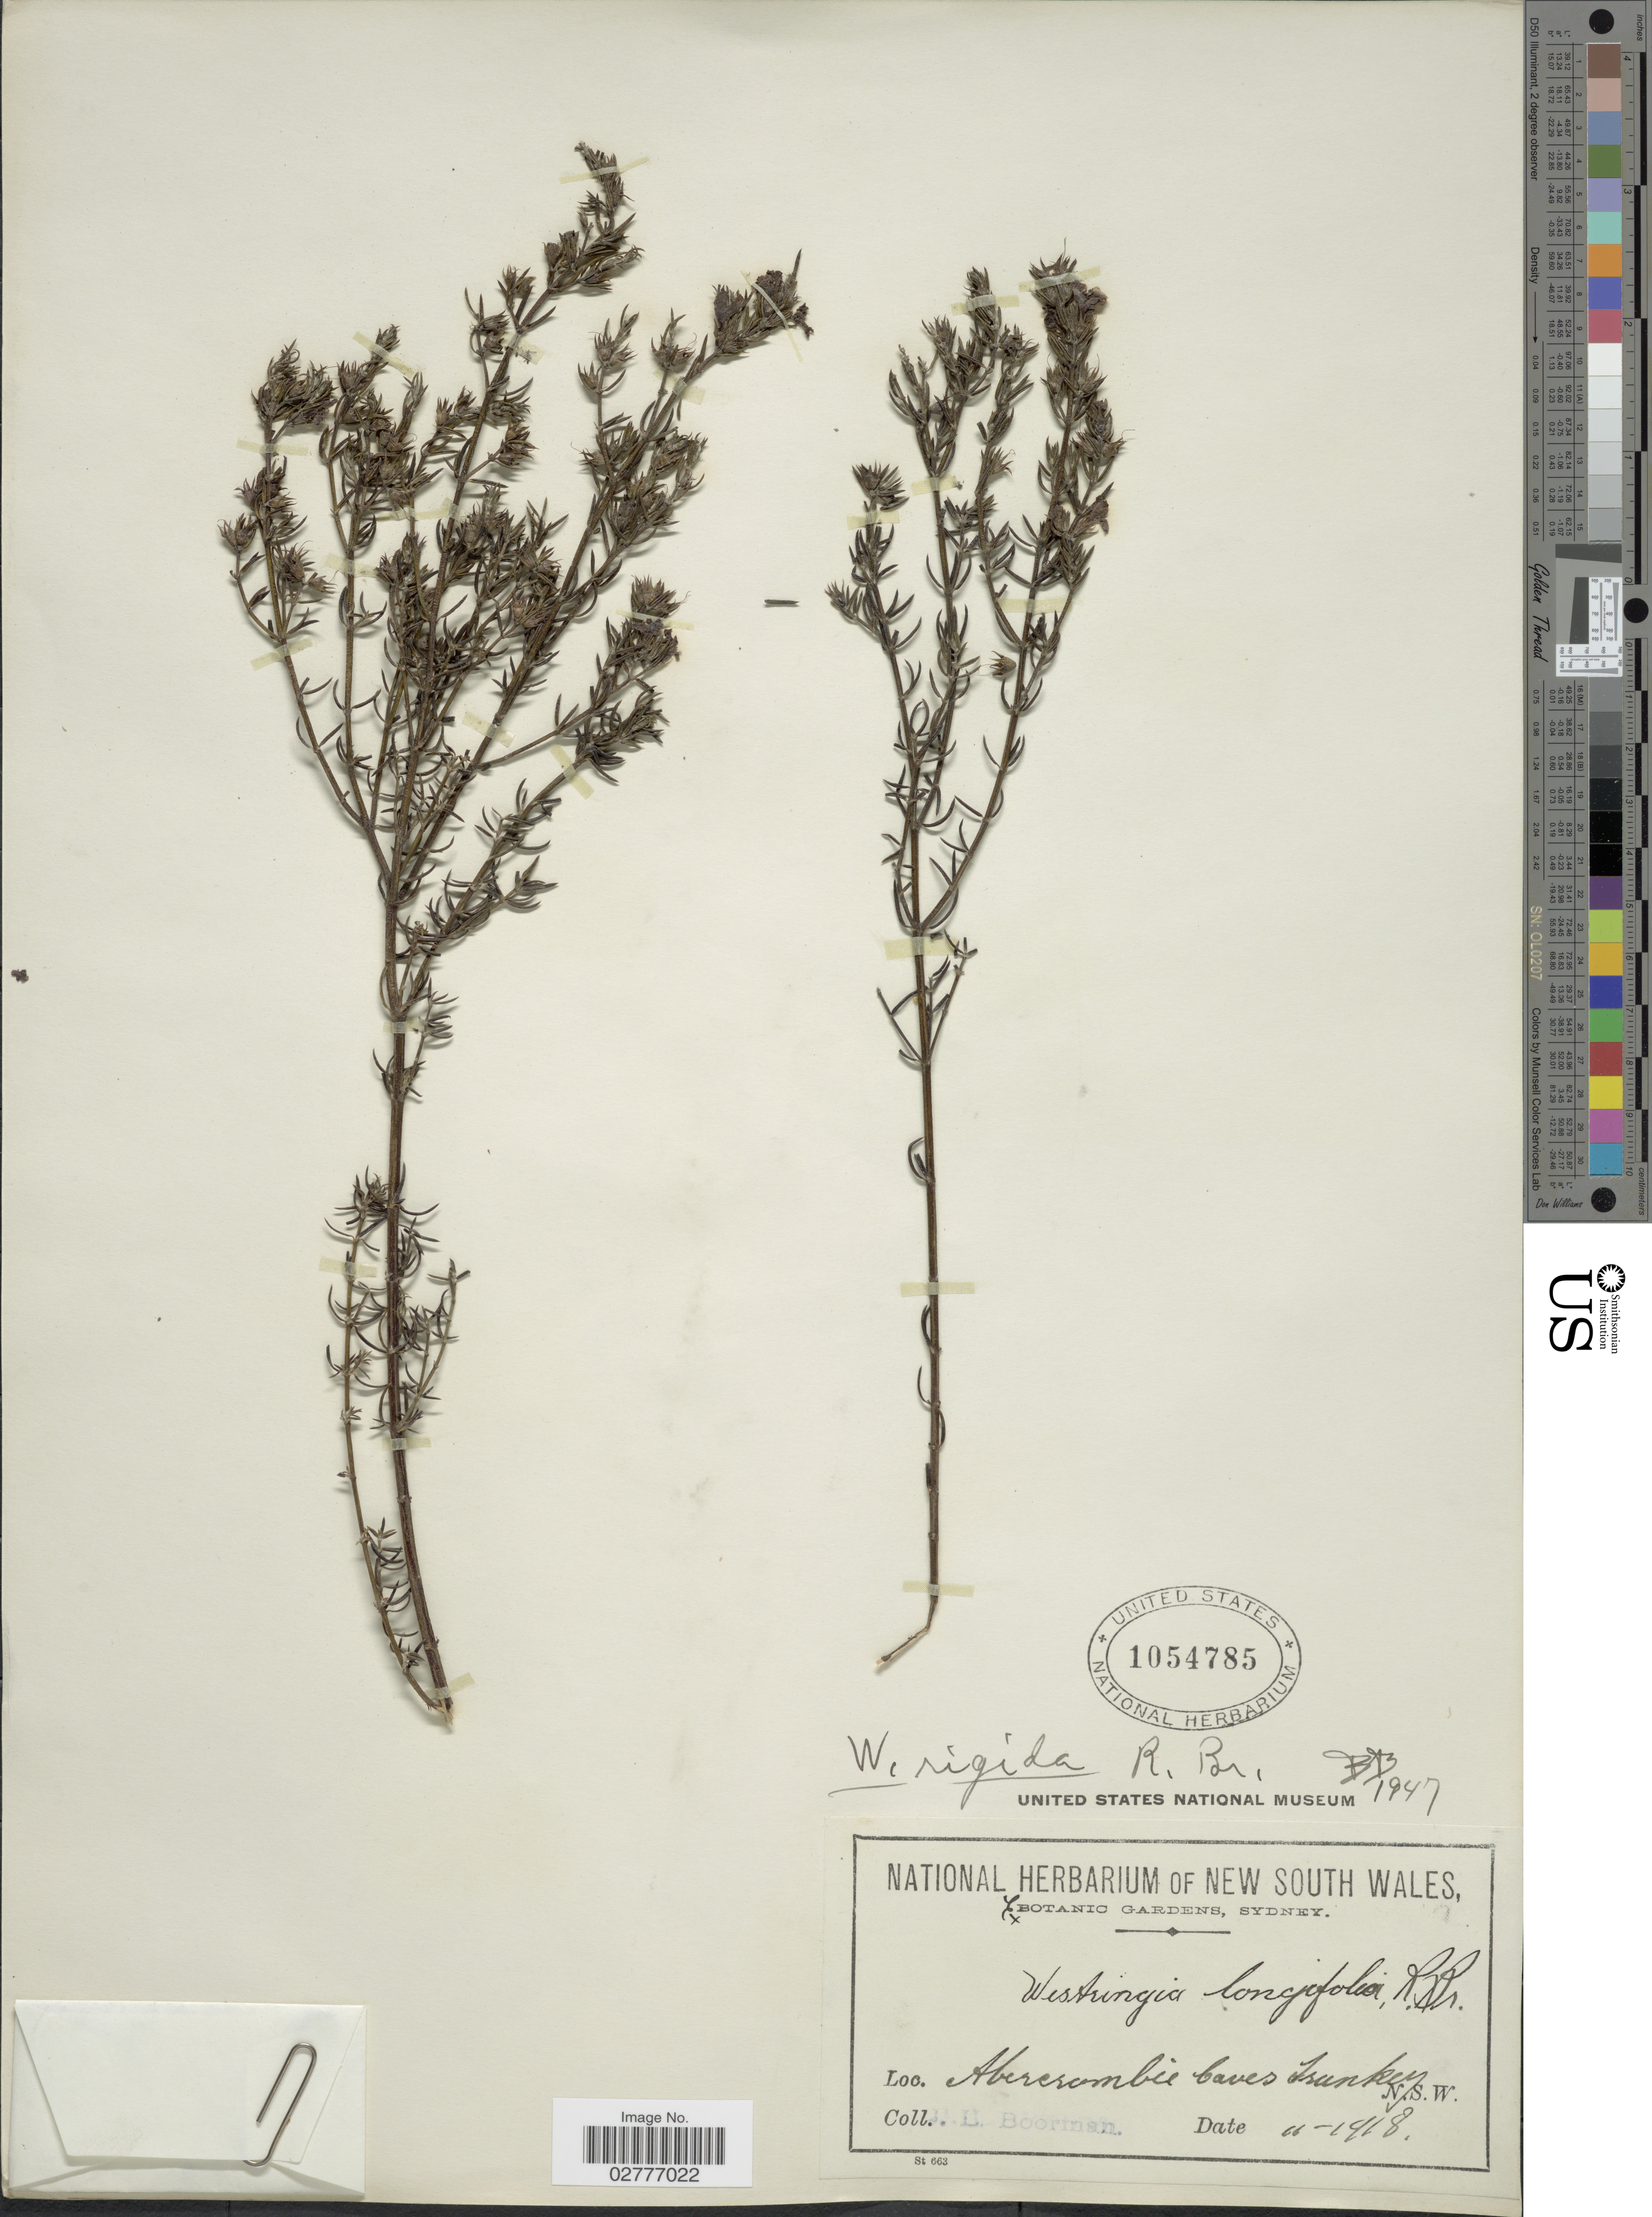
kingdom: Plantae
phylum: Tracheophyta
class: Magnoliopsida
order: Lamiales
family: Lamiaceae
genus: Westringia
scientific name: Westringia rigida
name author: R. Br.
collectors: J. Boorman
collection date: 1918-11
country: Australia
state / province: New South Wales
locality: Abercrombie Caves, Trunkey. N.S.W.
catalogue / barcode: US 1054785